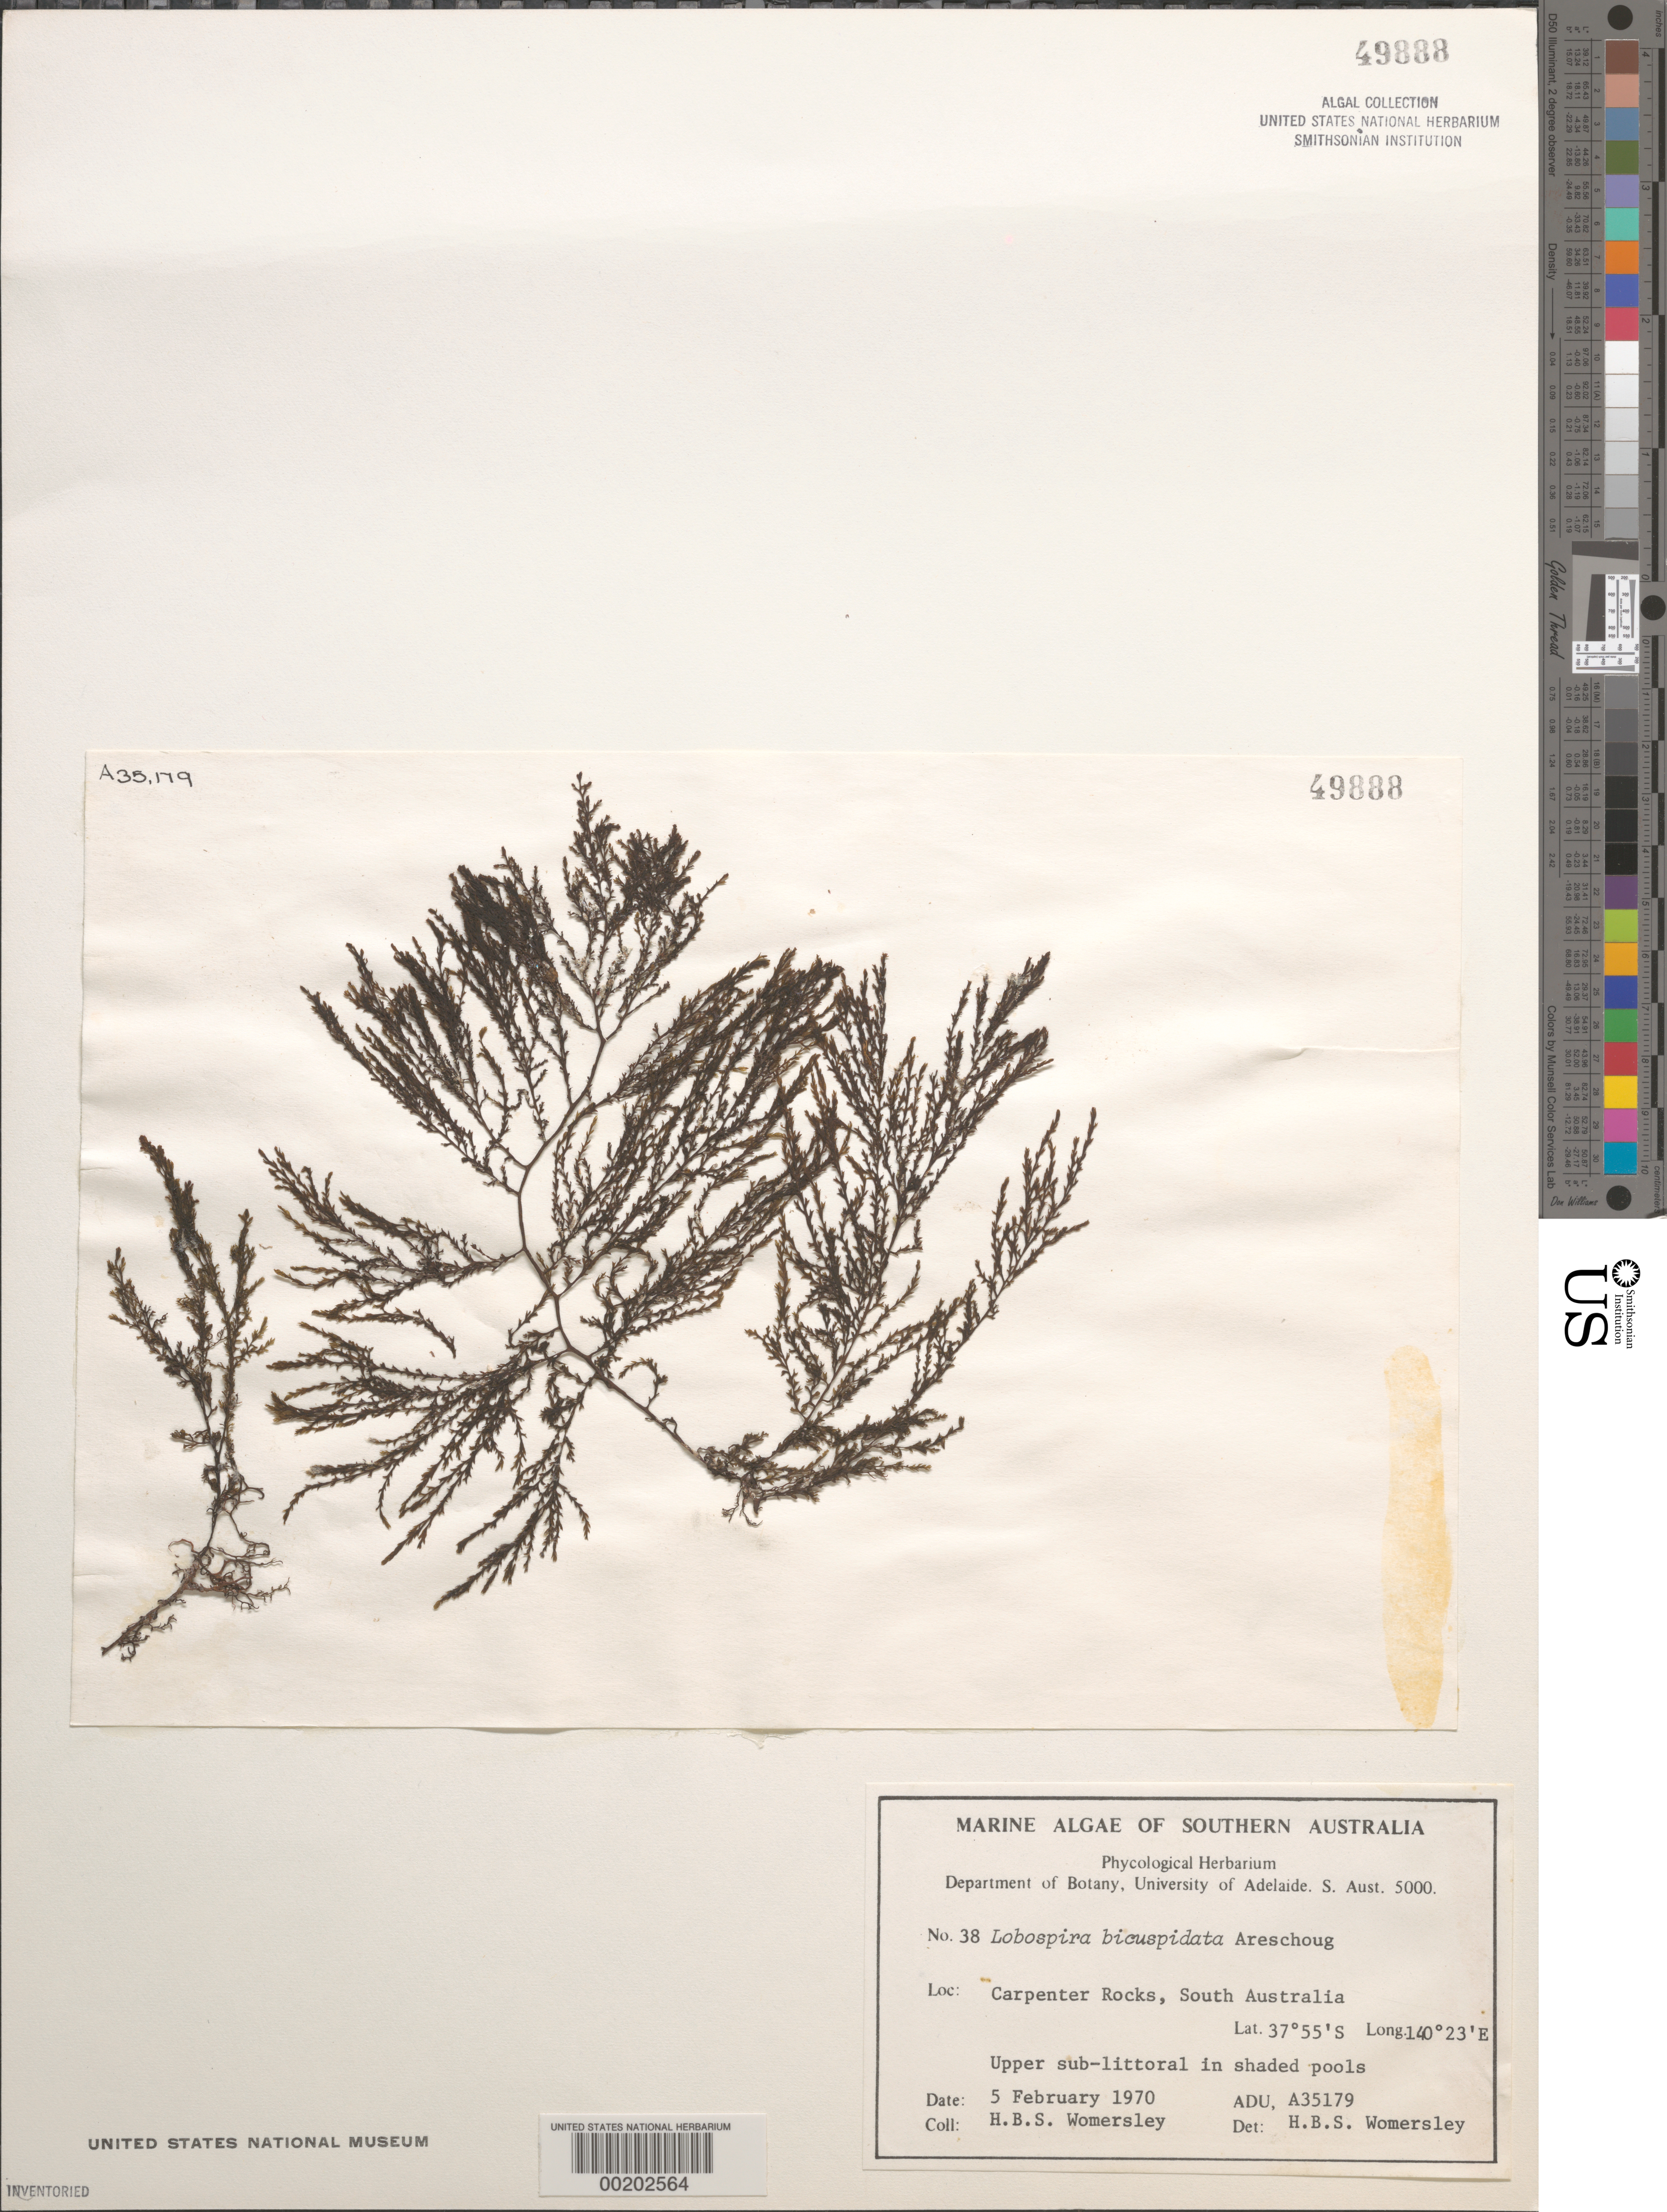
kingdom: Chromista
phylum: Ochrophyta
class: Phaeophyceae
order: Dictyotales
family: Dictyotaceae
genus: Lobospira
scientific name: Lobospira bicuspidata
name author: Areschoug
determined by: Womersley, H. B. S.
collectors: H. B. S. Womersley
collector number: ADU A35179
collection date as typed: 05 Feb 1970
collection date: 1970-02-05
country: Australia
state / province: South Australia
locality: Carpenter Rocks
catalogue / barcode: US 49888